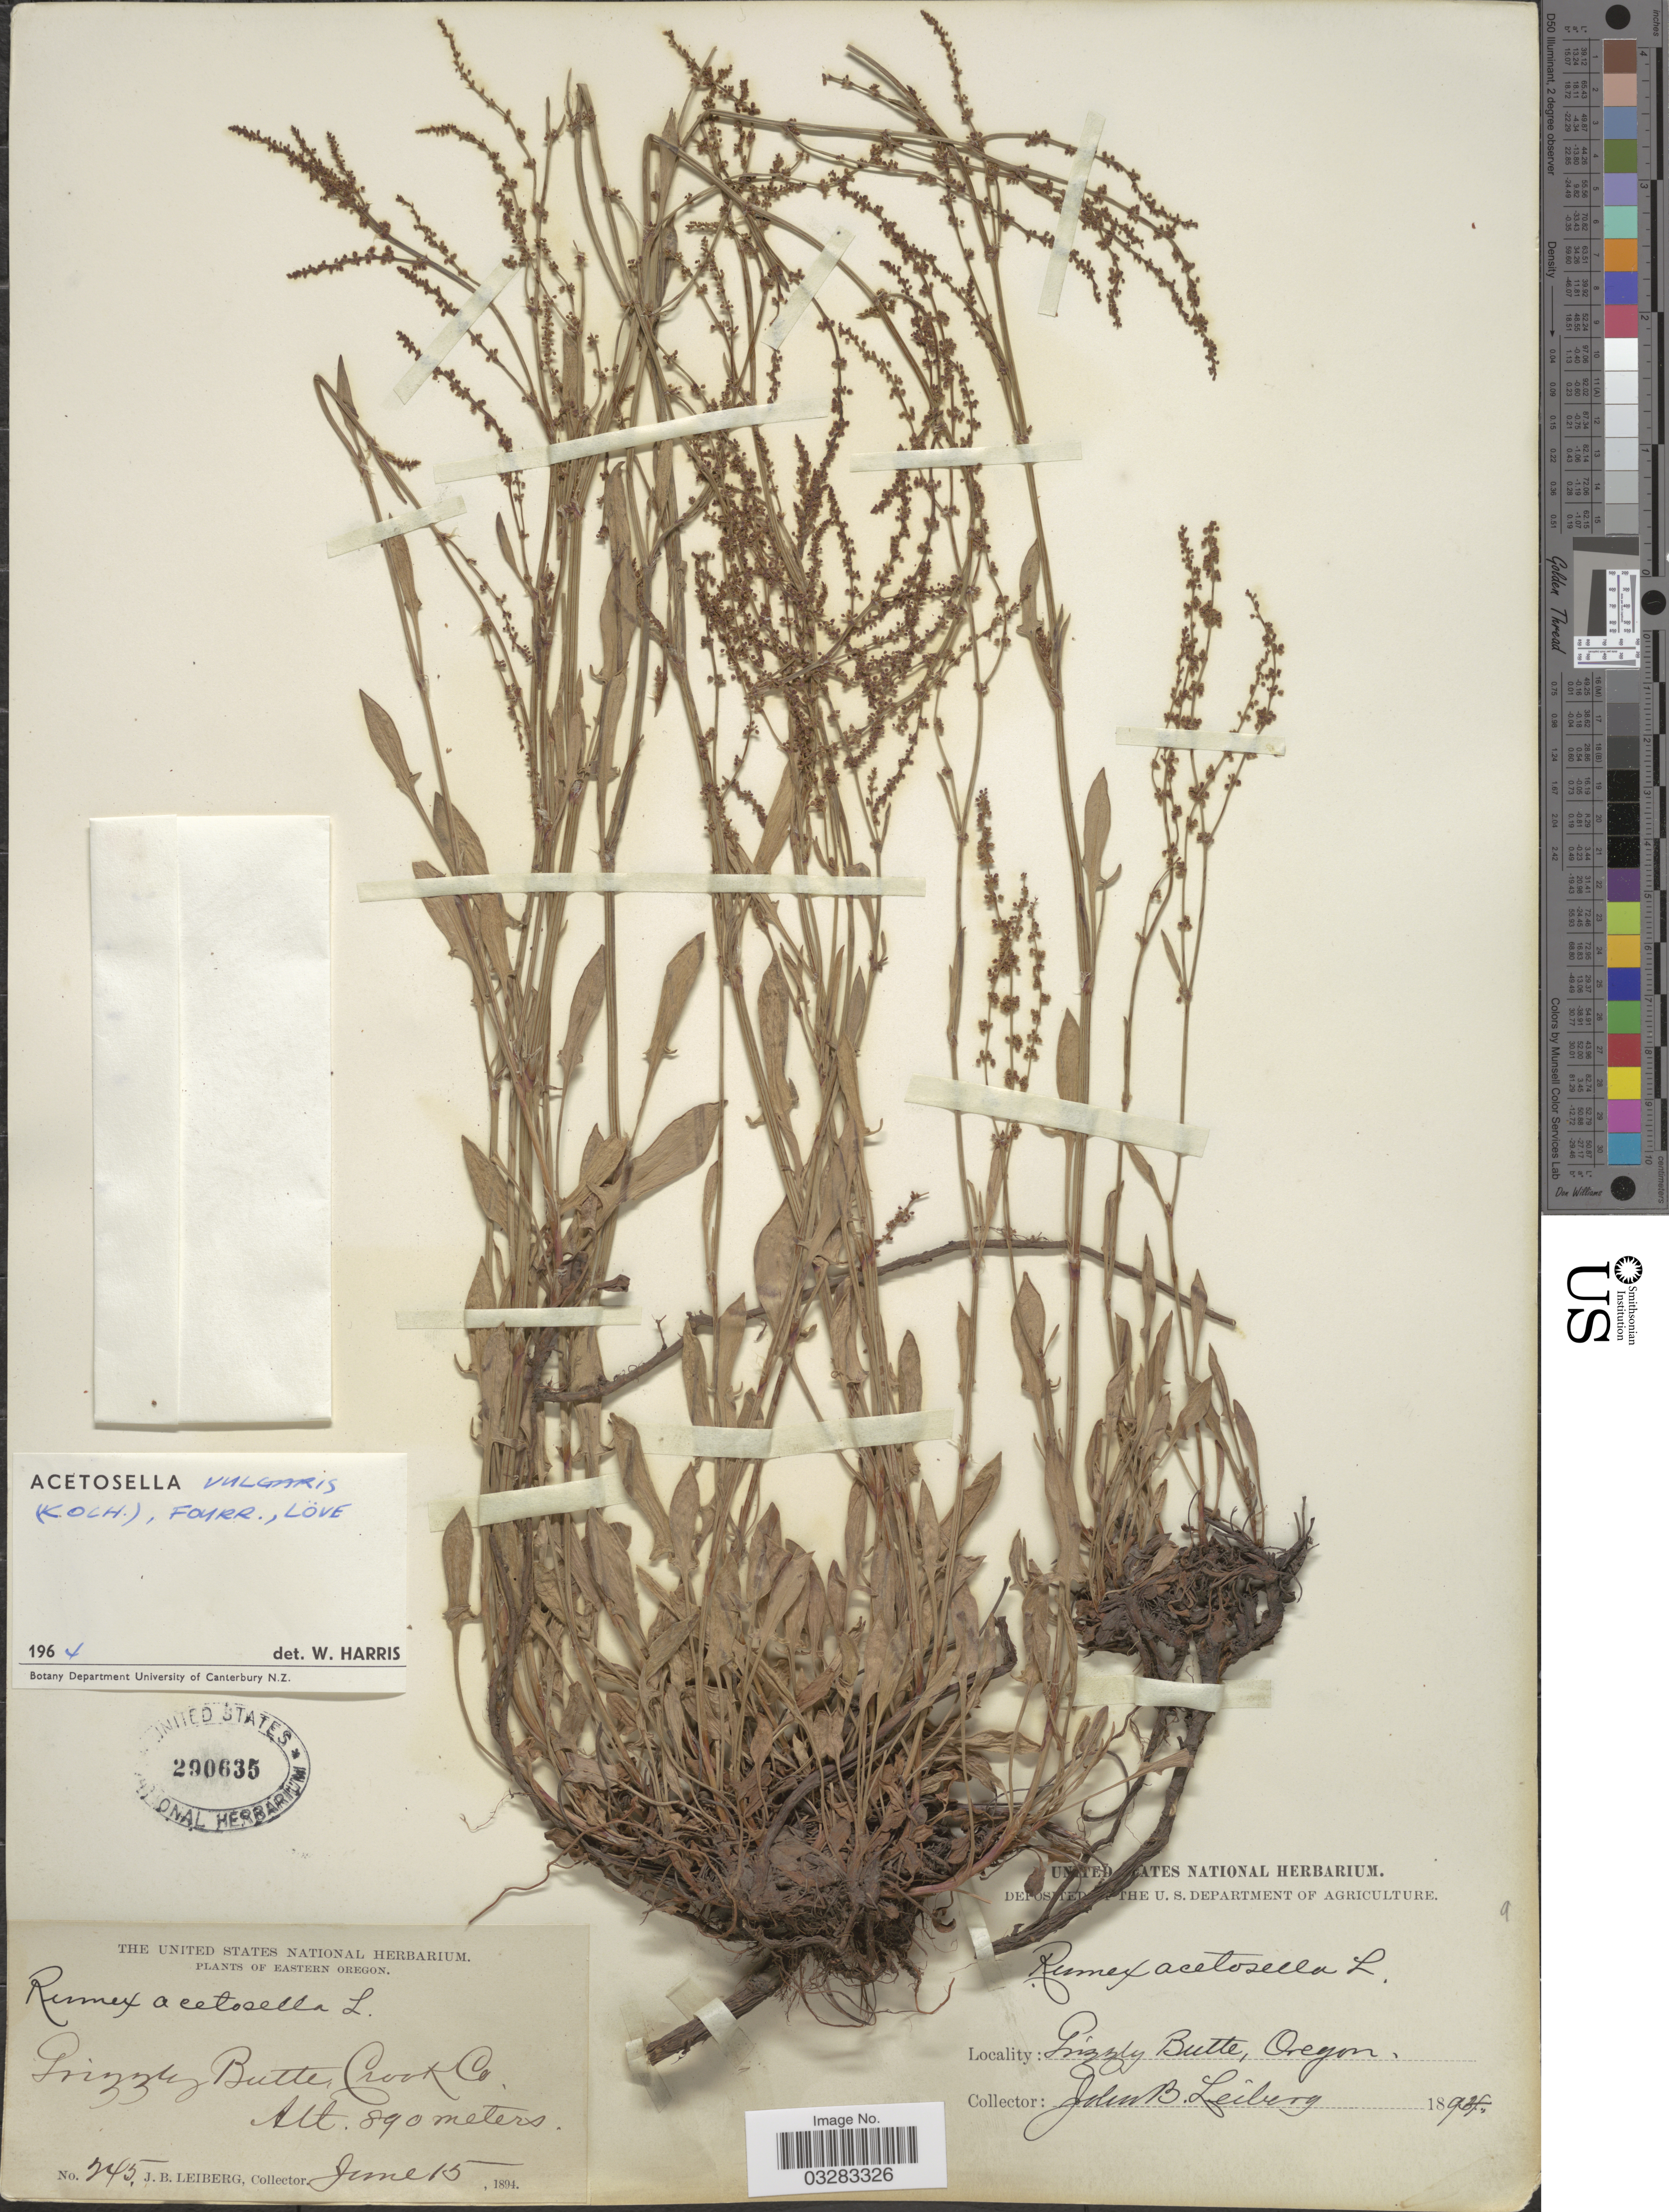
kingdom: Plantae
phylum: Tracheophyta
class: Magnoliopsida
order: Caryophyllales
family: Polygonaceae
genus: Rumex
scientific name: Rumex acetosella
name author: L.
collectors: J. B. Leiberg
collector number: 245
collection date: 1894-06-15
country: United States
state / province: Oregon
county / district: Crook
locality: Grizzly Butte, Crook Co.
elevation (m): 890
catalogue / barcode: US 290635